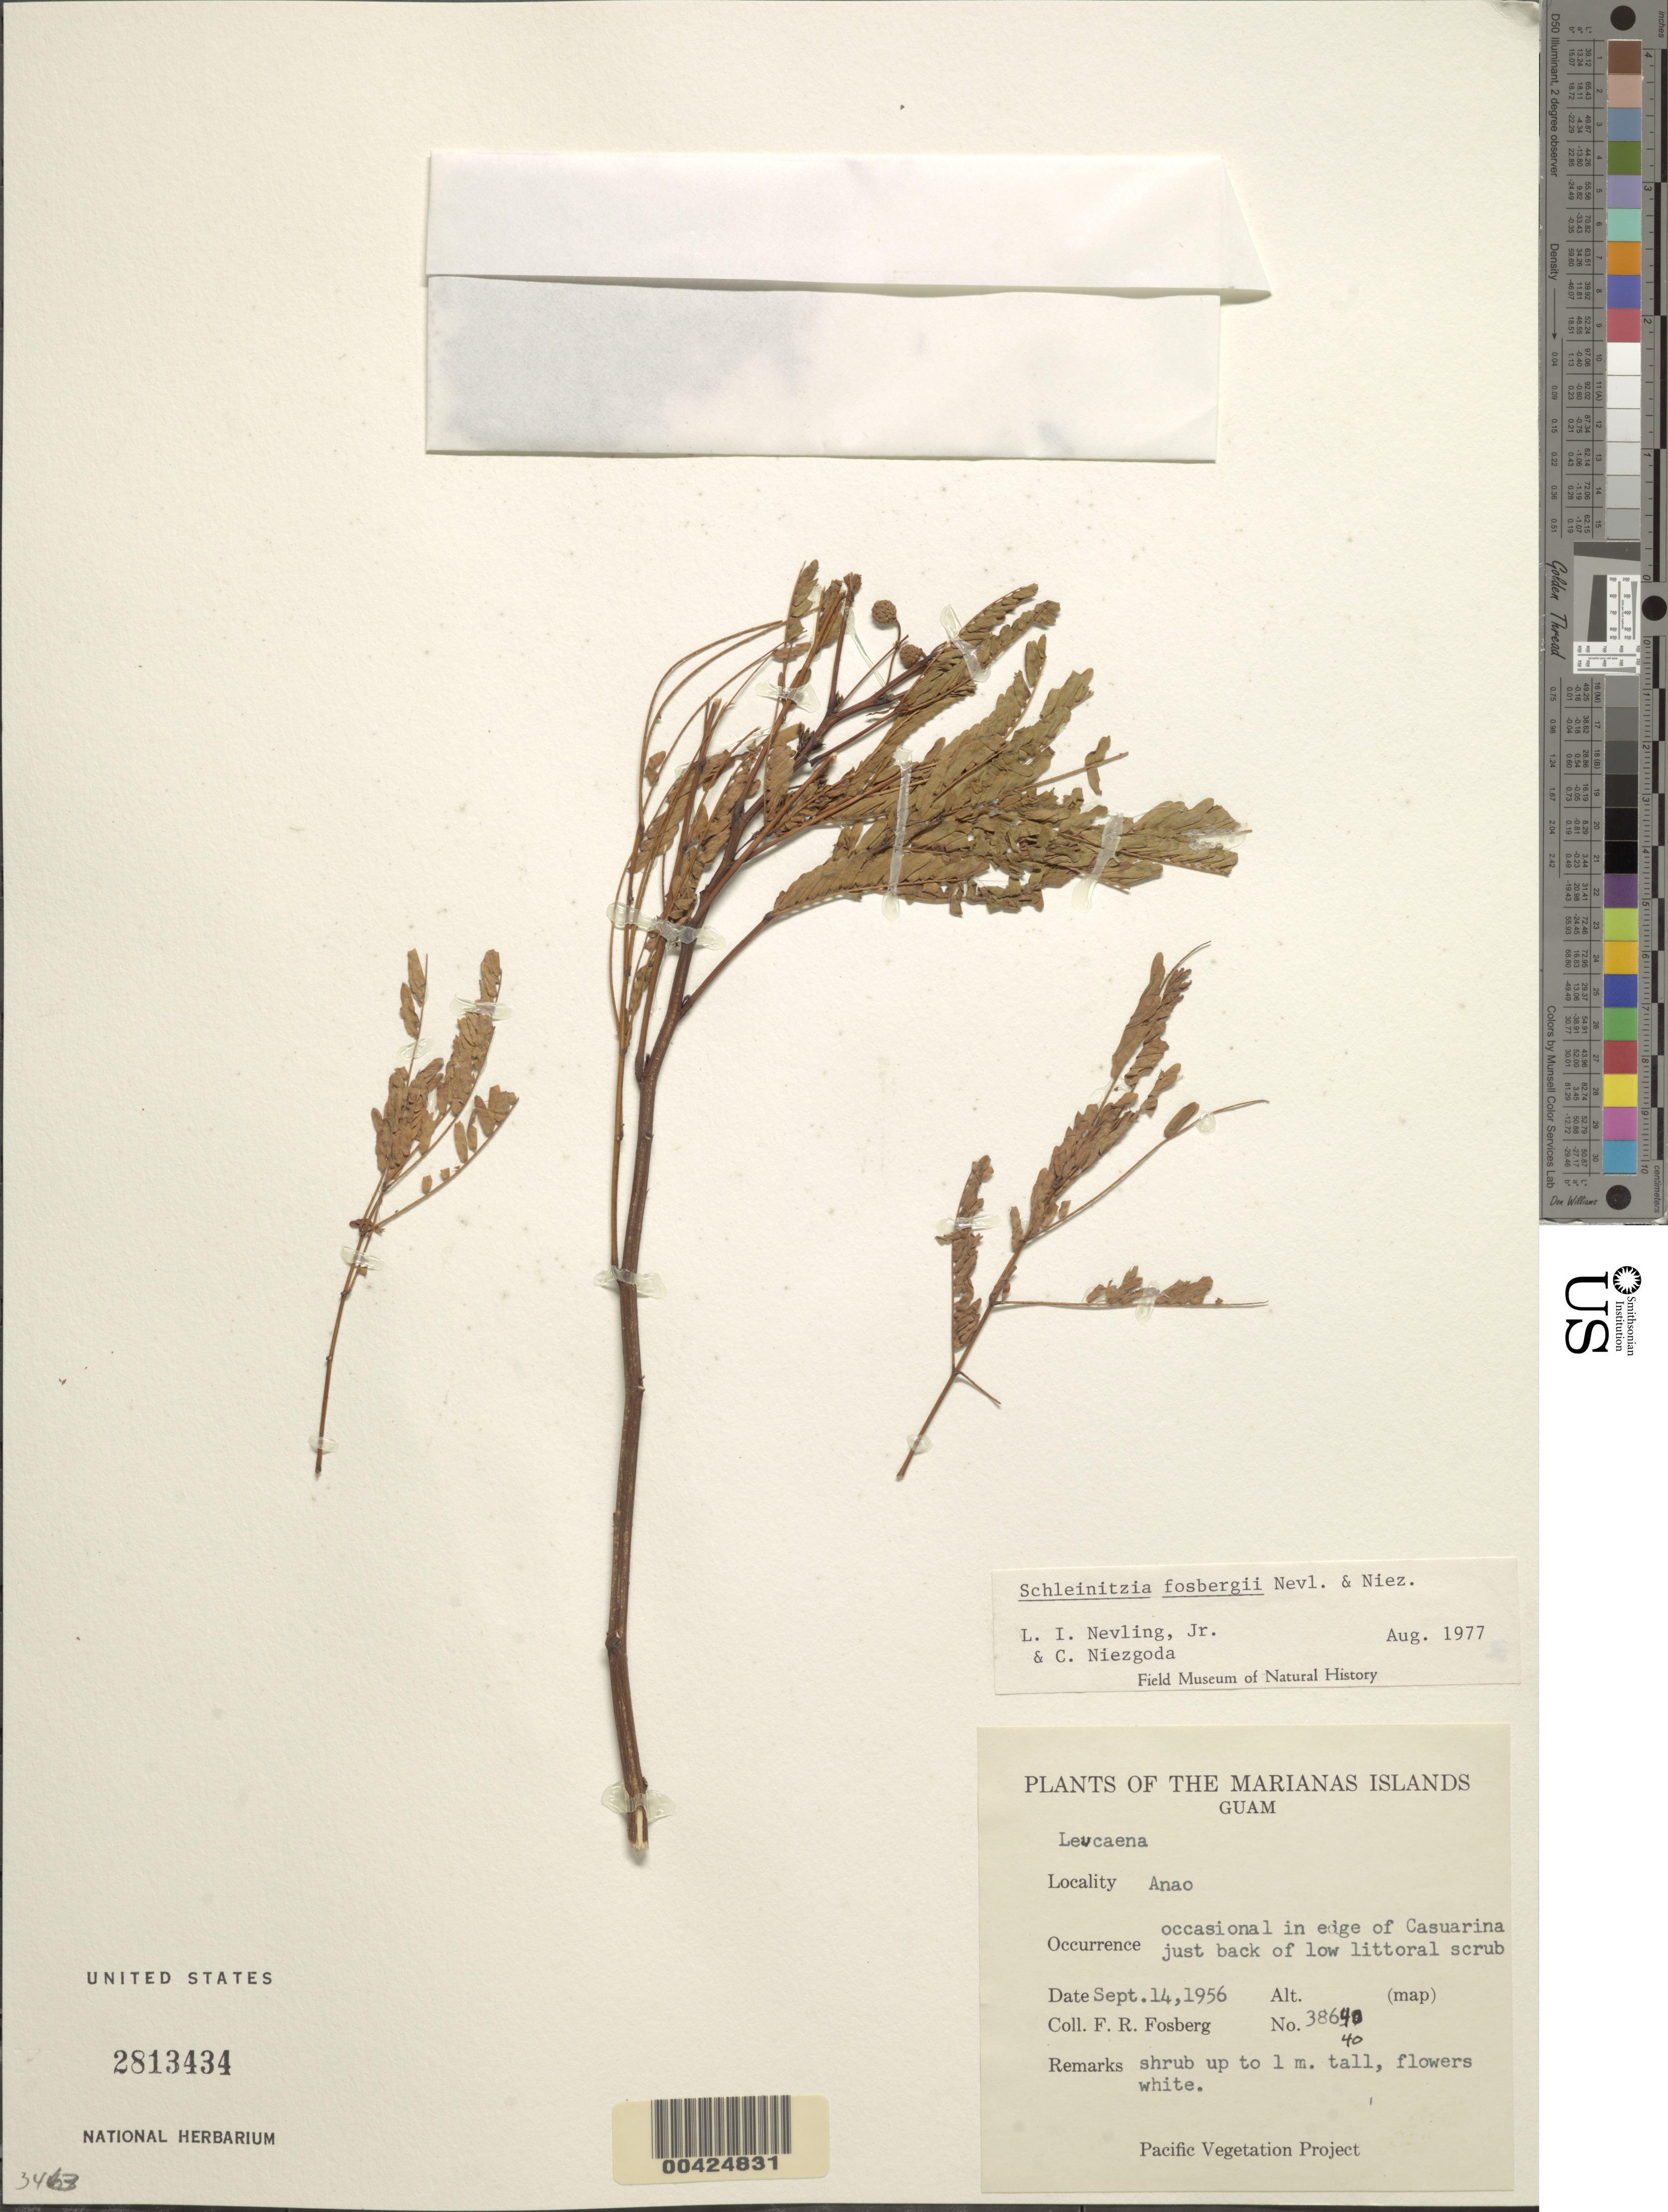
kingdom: Plantae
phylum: Tracheophyta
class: Magnoliopsida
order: Fabales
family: Fabaceae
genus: Schleinitzia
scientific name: Schleinitzia fosbergii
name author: Nevl. & Niez.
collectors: F. R. Fosberg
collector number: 38640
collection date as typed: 14 Sep 1956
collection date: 1956-09-14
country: Guam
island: Guam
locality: Anao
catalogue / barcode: US 2813434